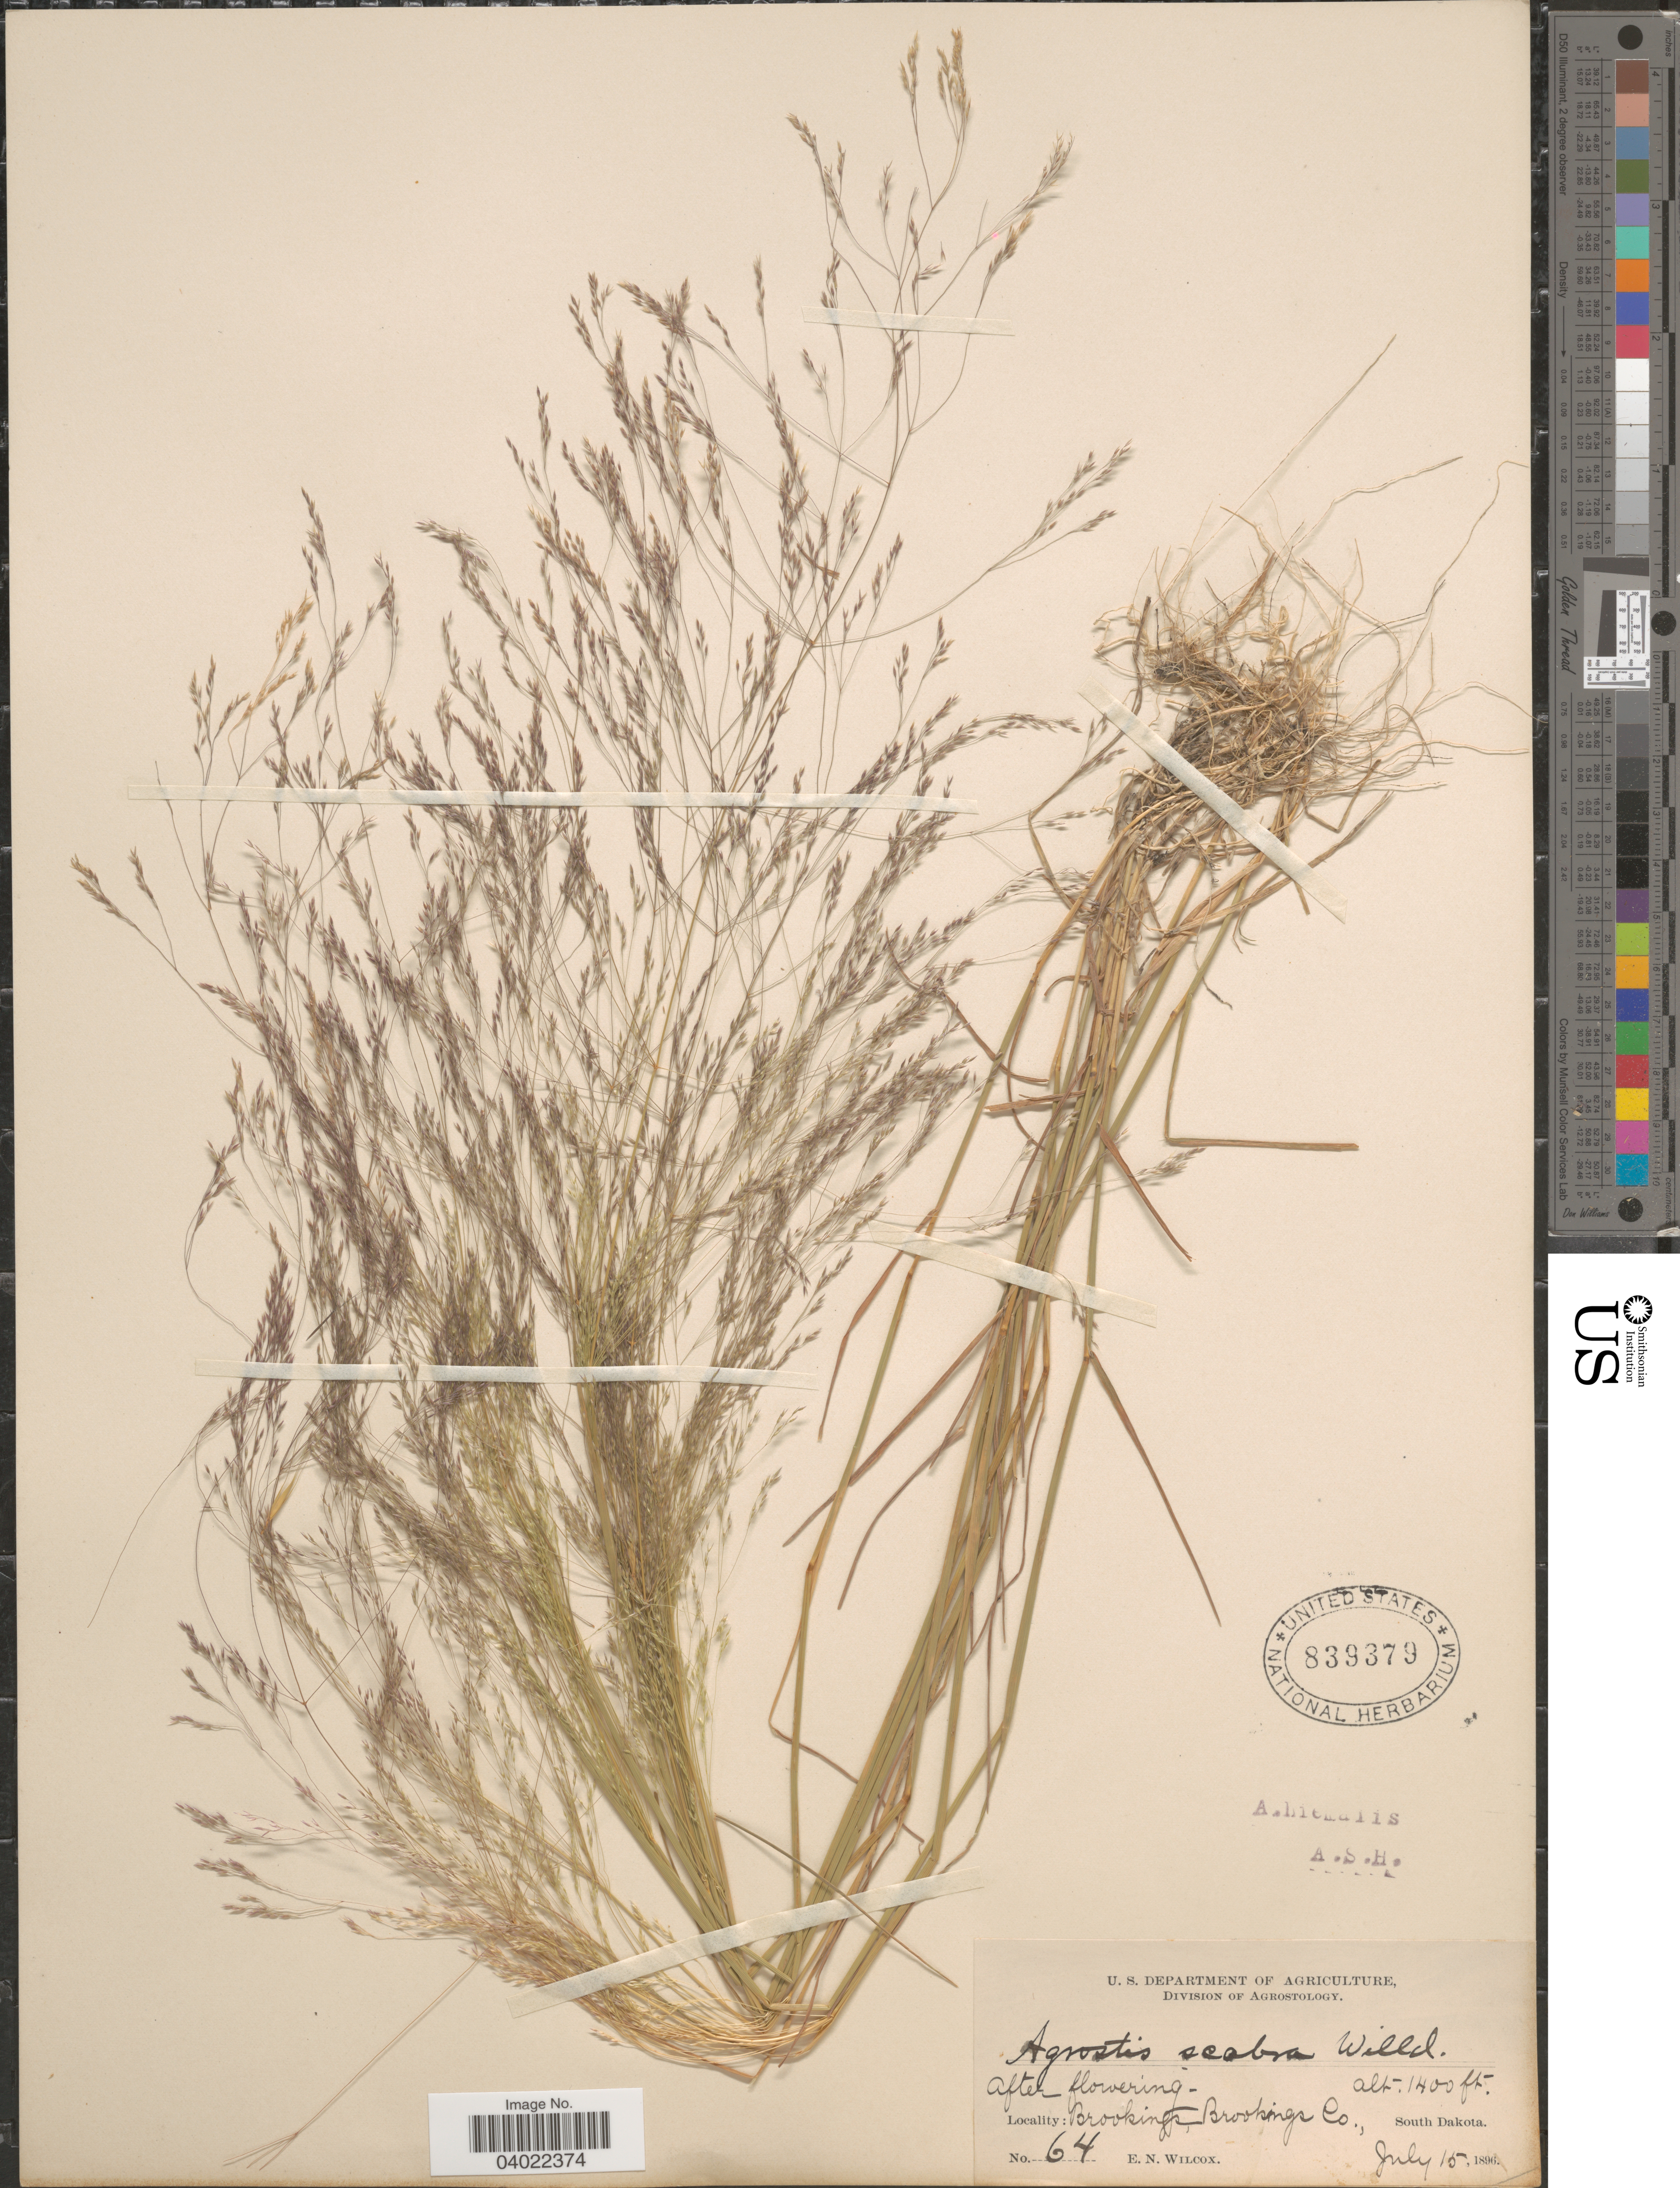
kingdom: Plantae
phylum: Tracheophyta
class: Liliopsida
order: Poales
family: Poaceae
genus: Agrostis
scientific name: Agrostis scabra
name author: Willd.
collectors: E. Wilcox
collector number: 64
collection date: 1896-07-15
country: United States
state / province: South Dakota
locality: Brookings, Brookings Co.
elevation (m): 427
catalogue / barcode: US 839379